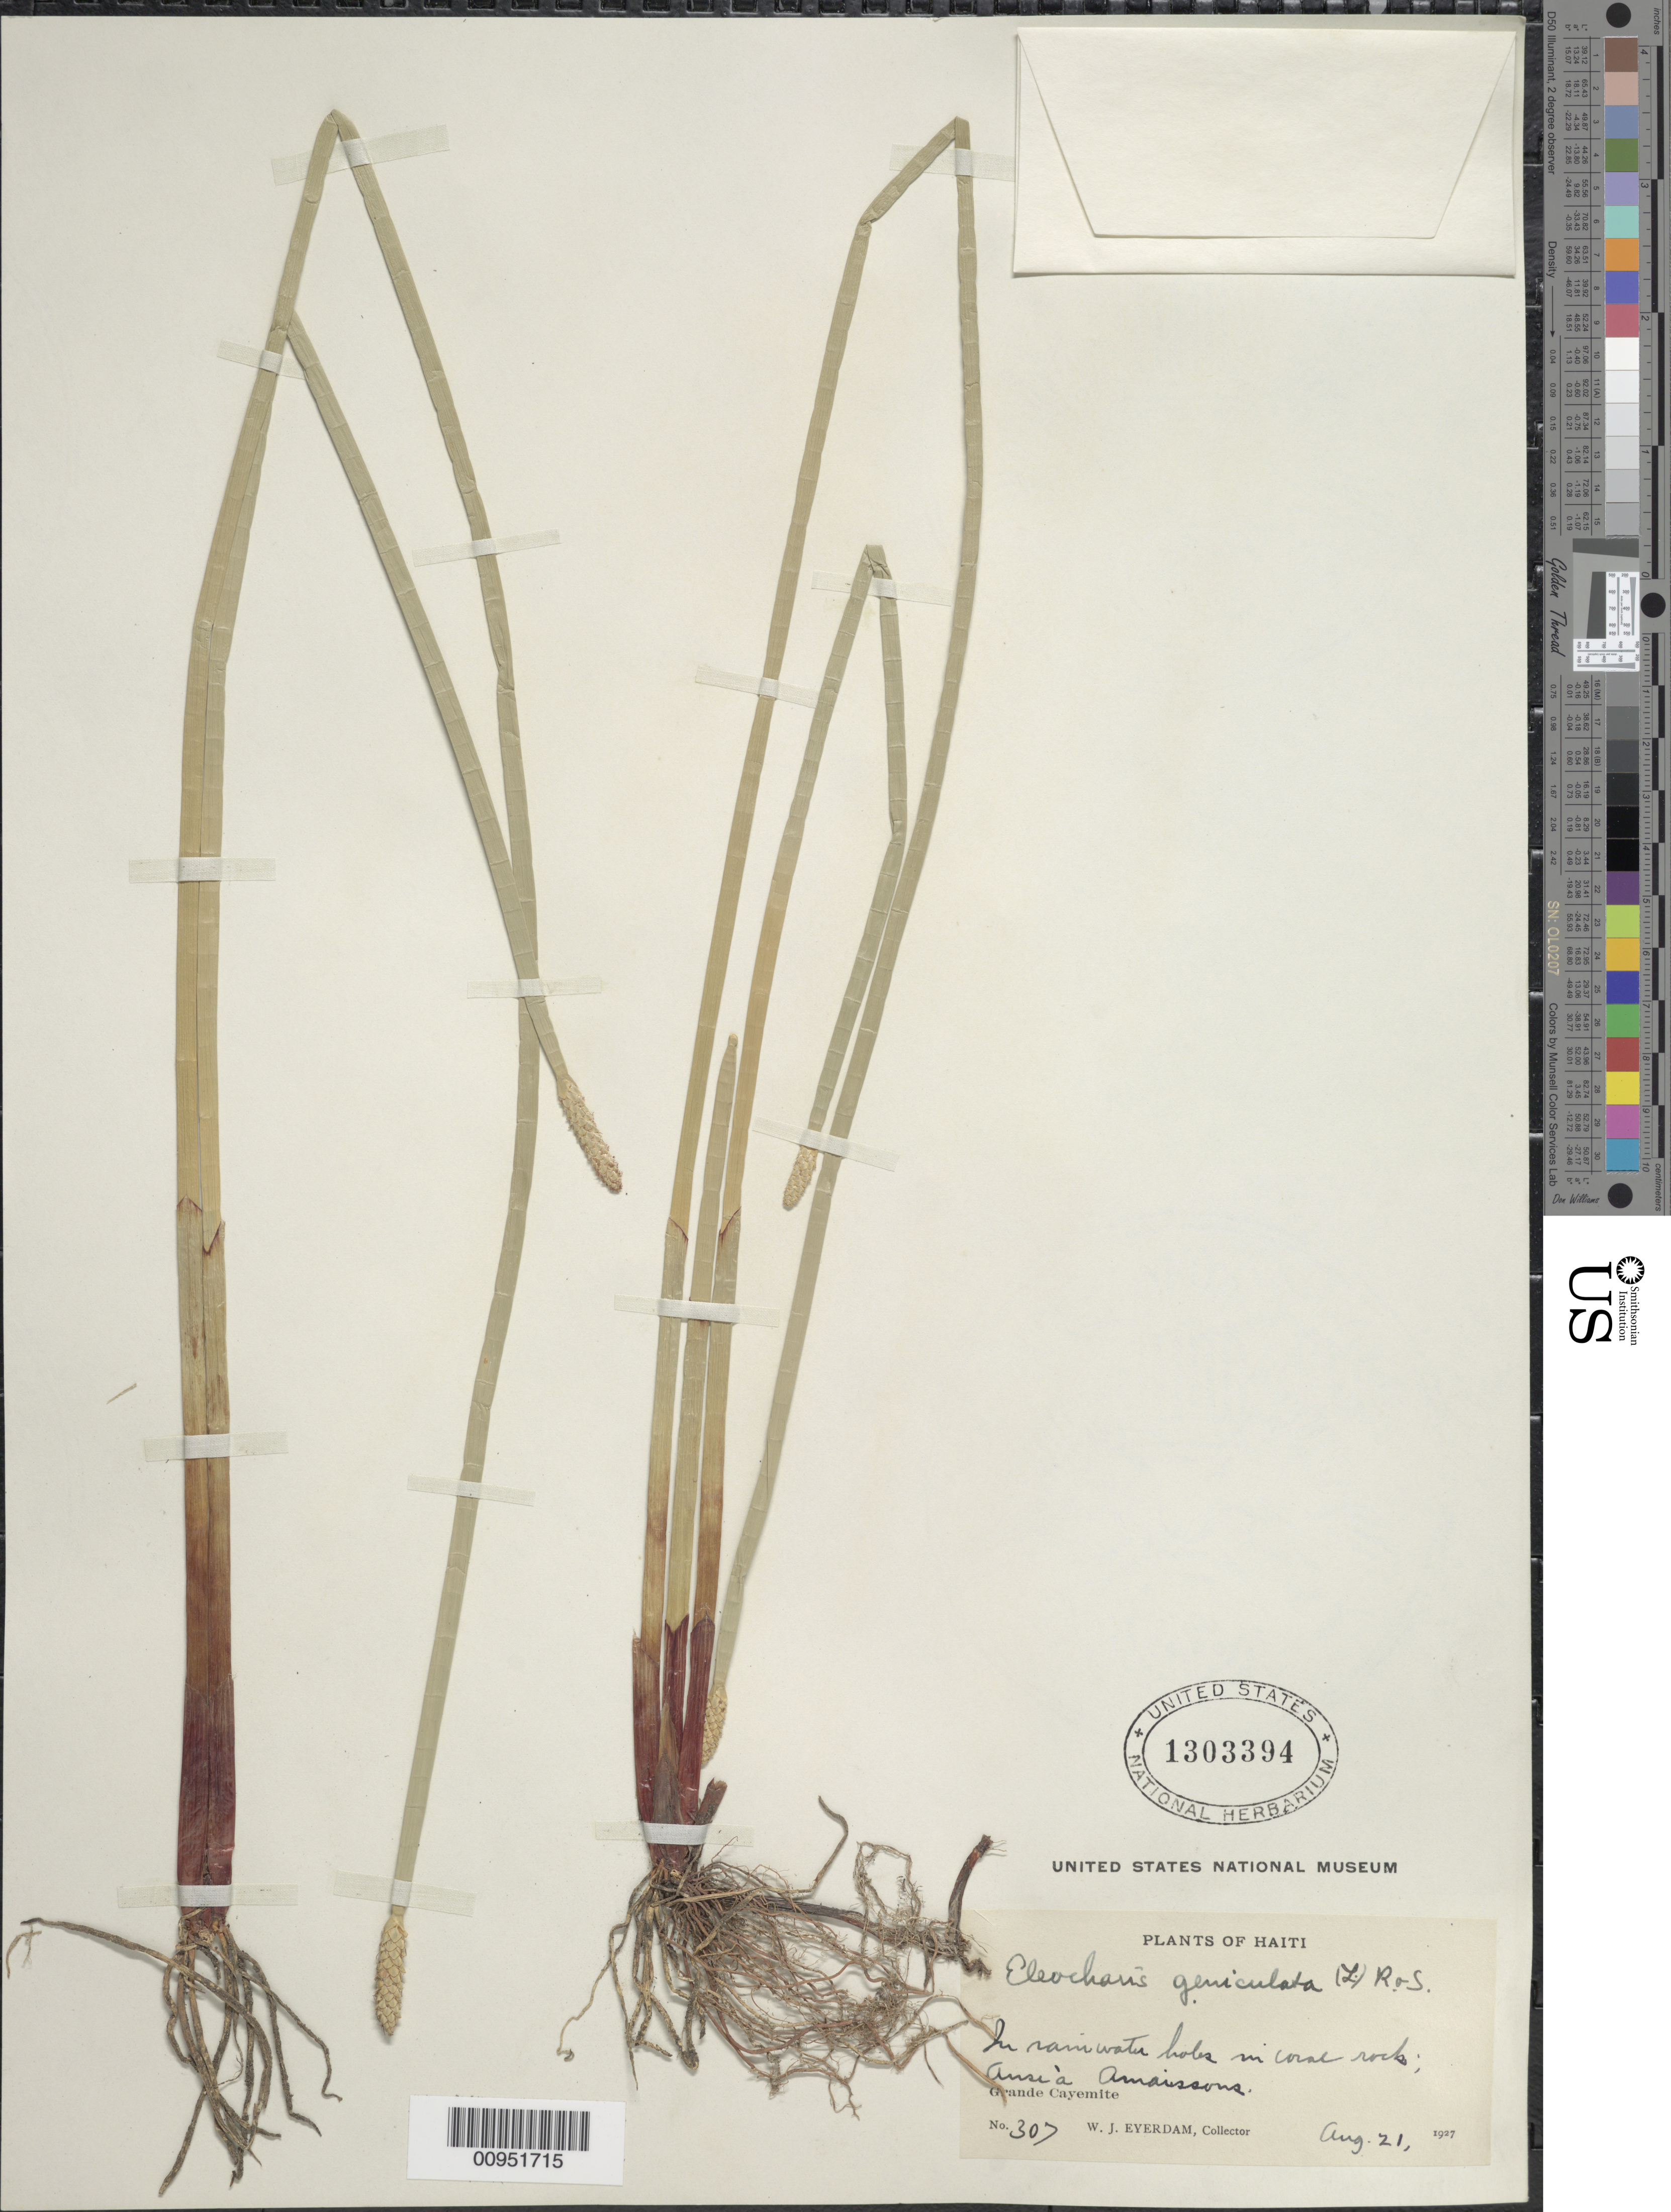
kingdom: Plantae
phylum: Tracheophyta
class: Liliopsida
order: Poales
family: Cyperaceae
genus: Eleocharis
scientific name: Eleocharis interstincta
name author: (Vahl) Roem. & Schult.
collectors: W. Everdam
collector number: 307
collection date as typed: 21 Aug 1927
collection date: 1927-08-21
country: Haiti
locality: Grande Cayemite, Anse à "Amaissons"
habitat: In rain water holes in coral rock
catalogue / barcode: US 1303394